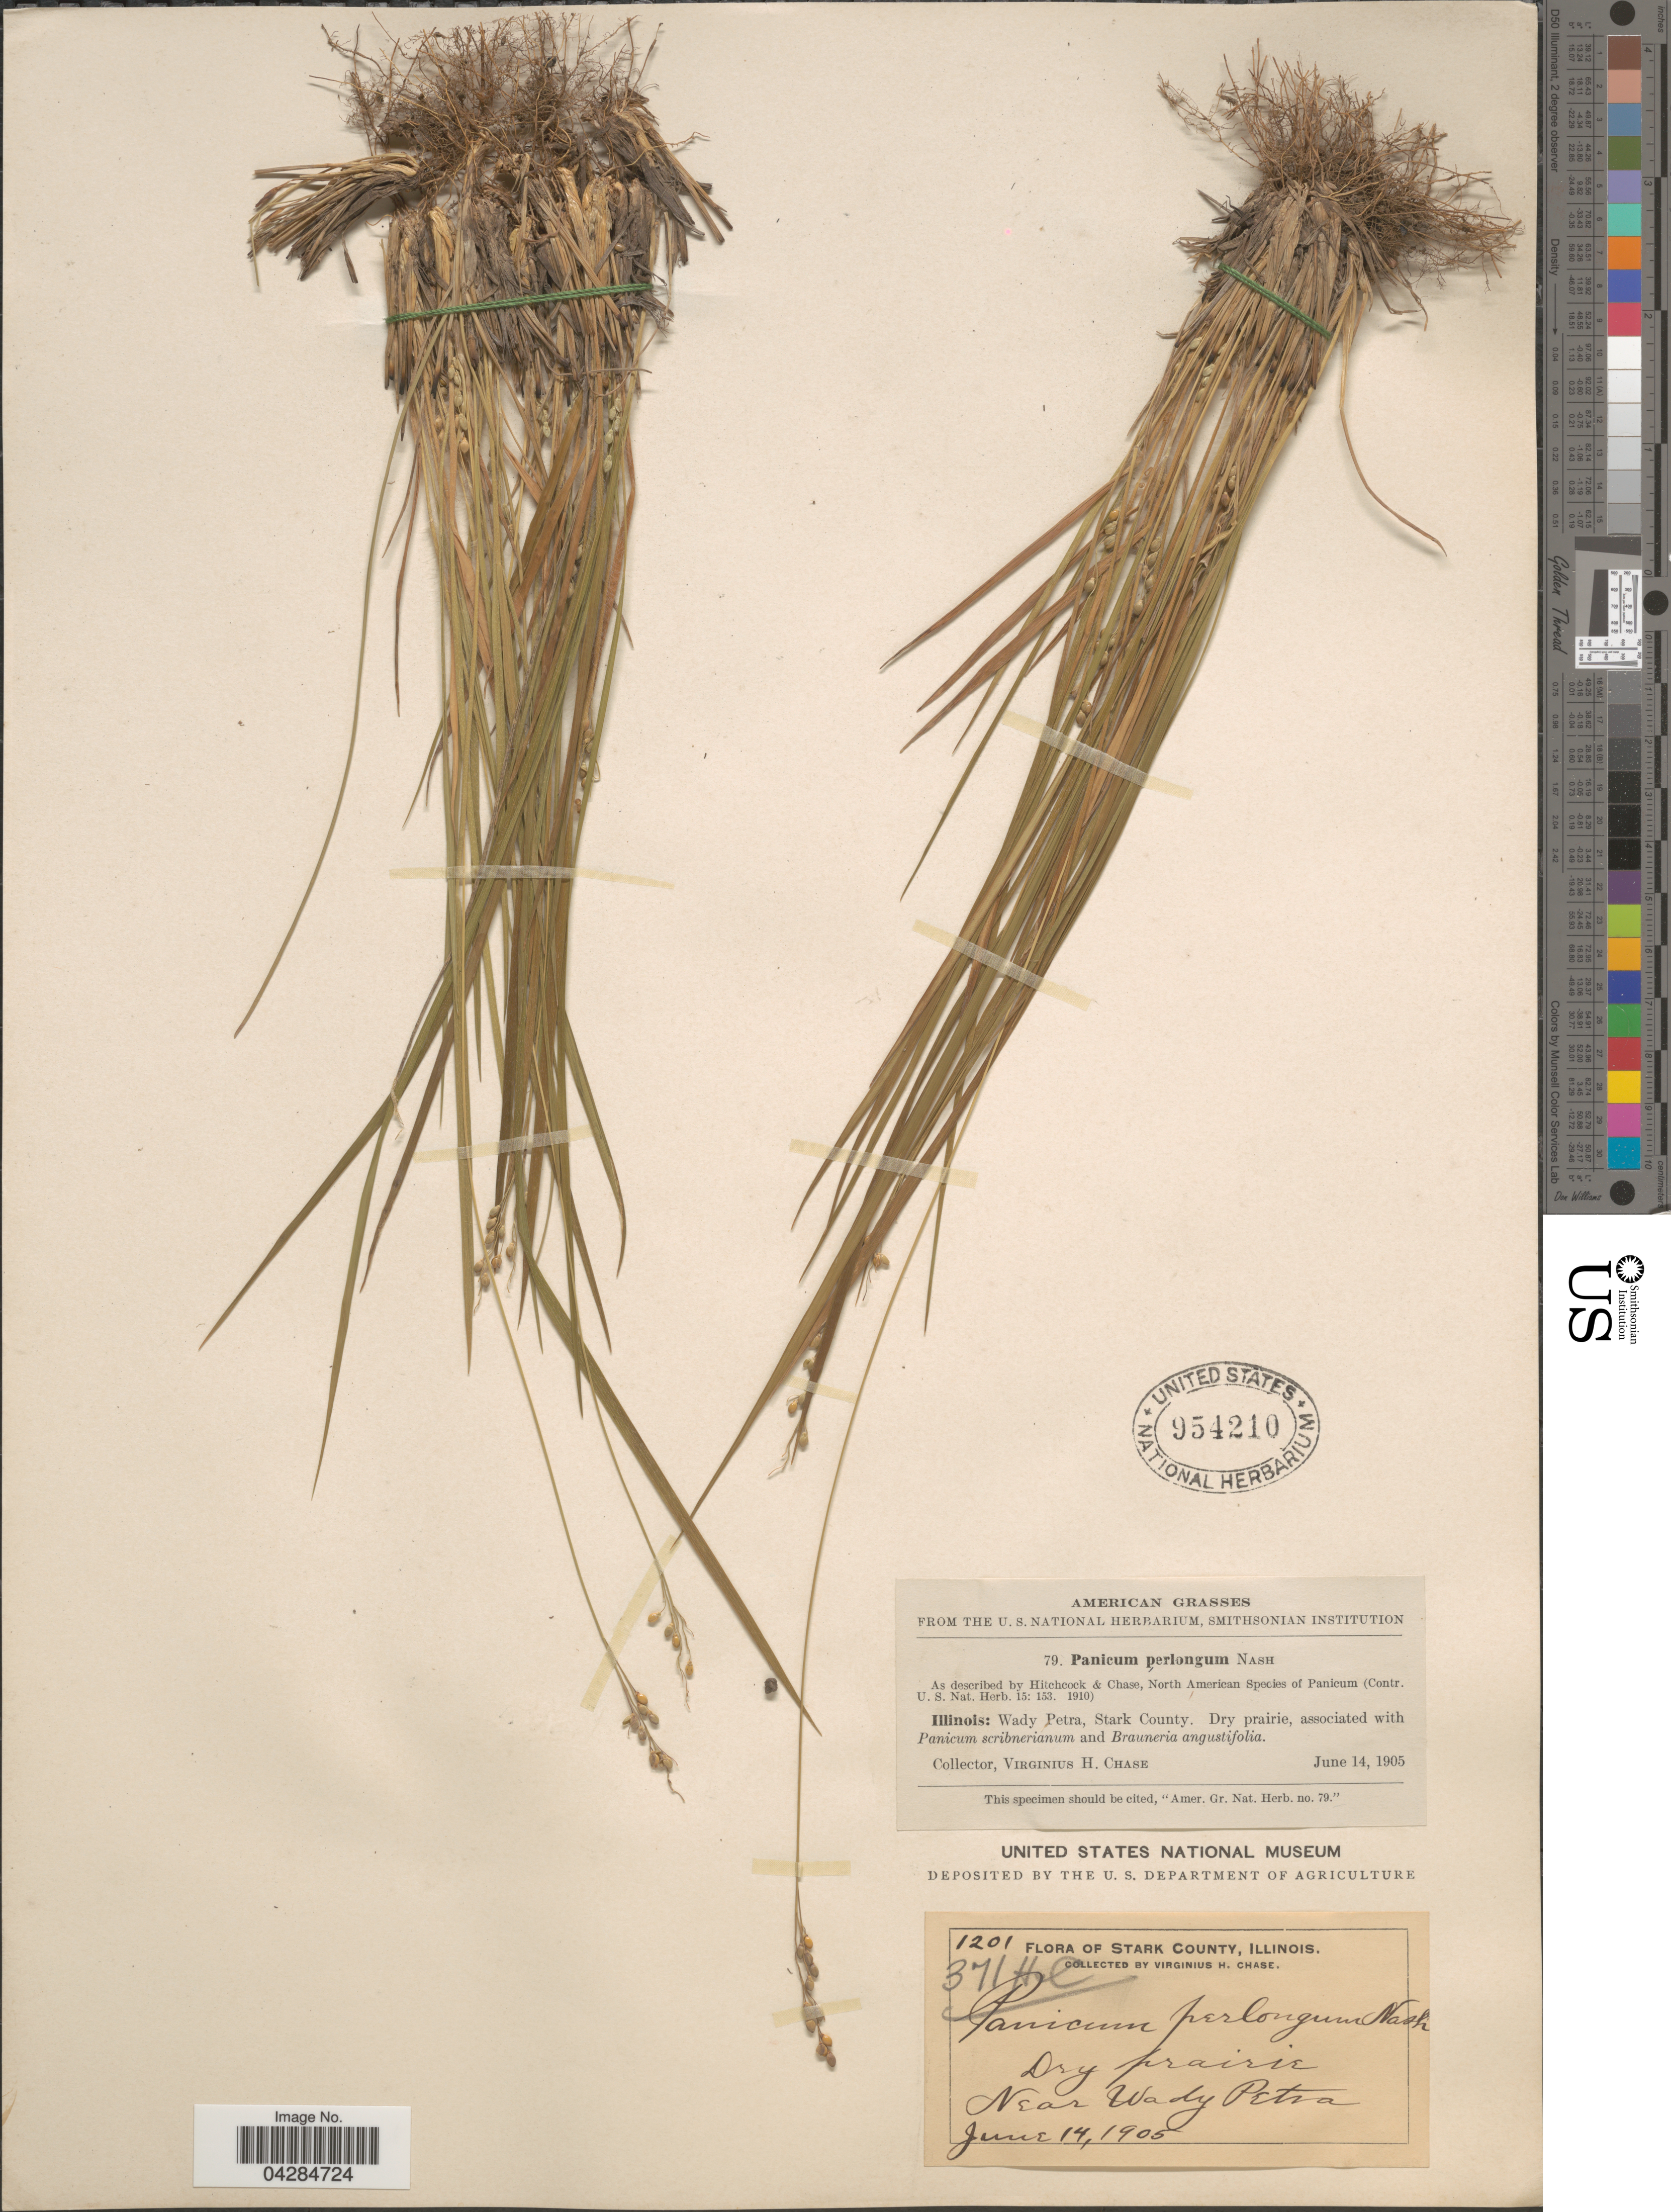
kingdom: Plantae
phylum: Tracheophyta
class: Liliopsida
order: Poales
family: Poaceae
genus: Dichanthelium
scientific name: Dichanthelium perlongum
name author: (Nash) Freckmann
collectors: V. H. Chase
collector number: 79/1201/371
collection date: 1905-06-14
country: United States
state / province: Illinois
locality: Wady Petra, Stark County.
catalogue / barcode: US 954210